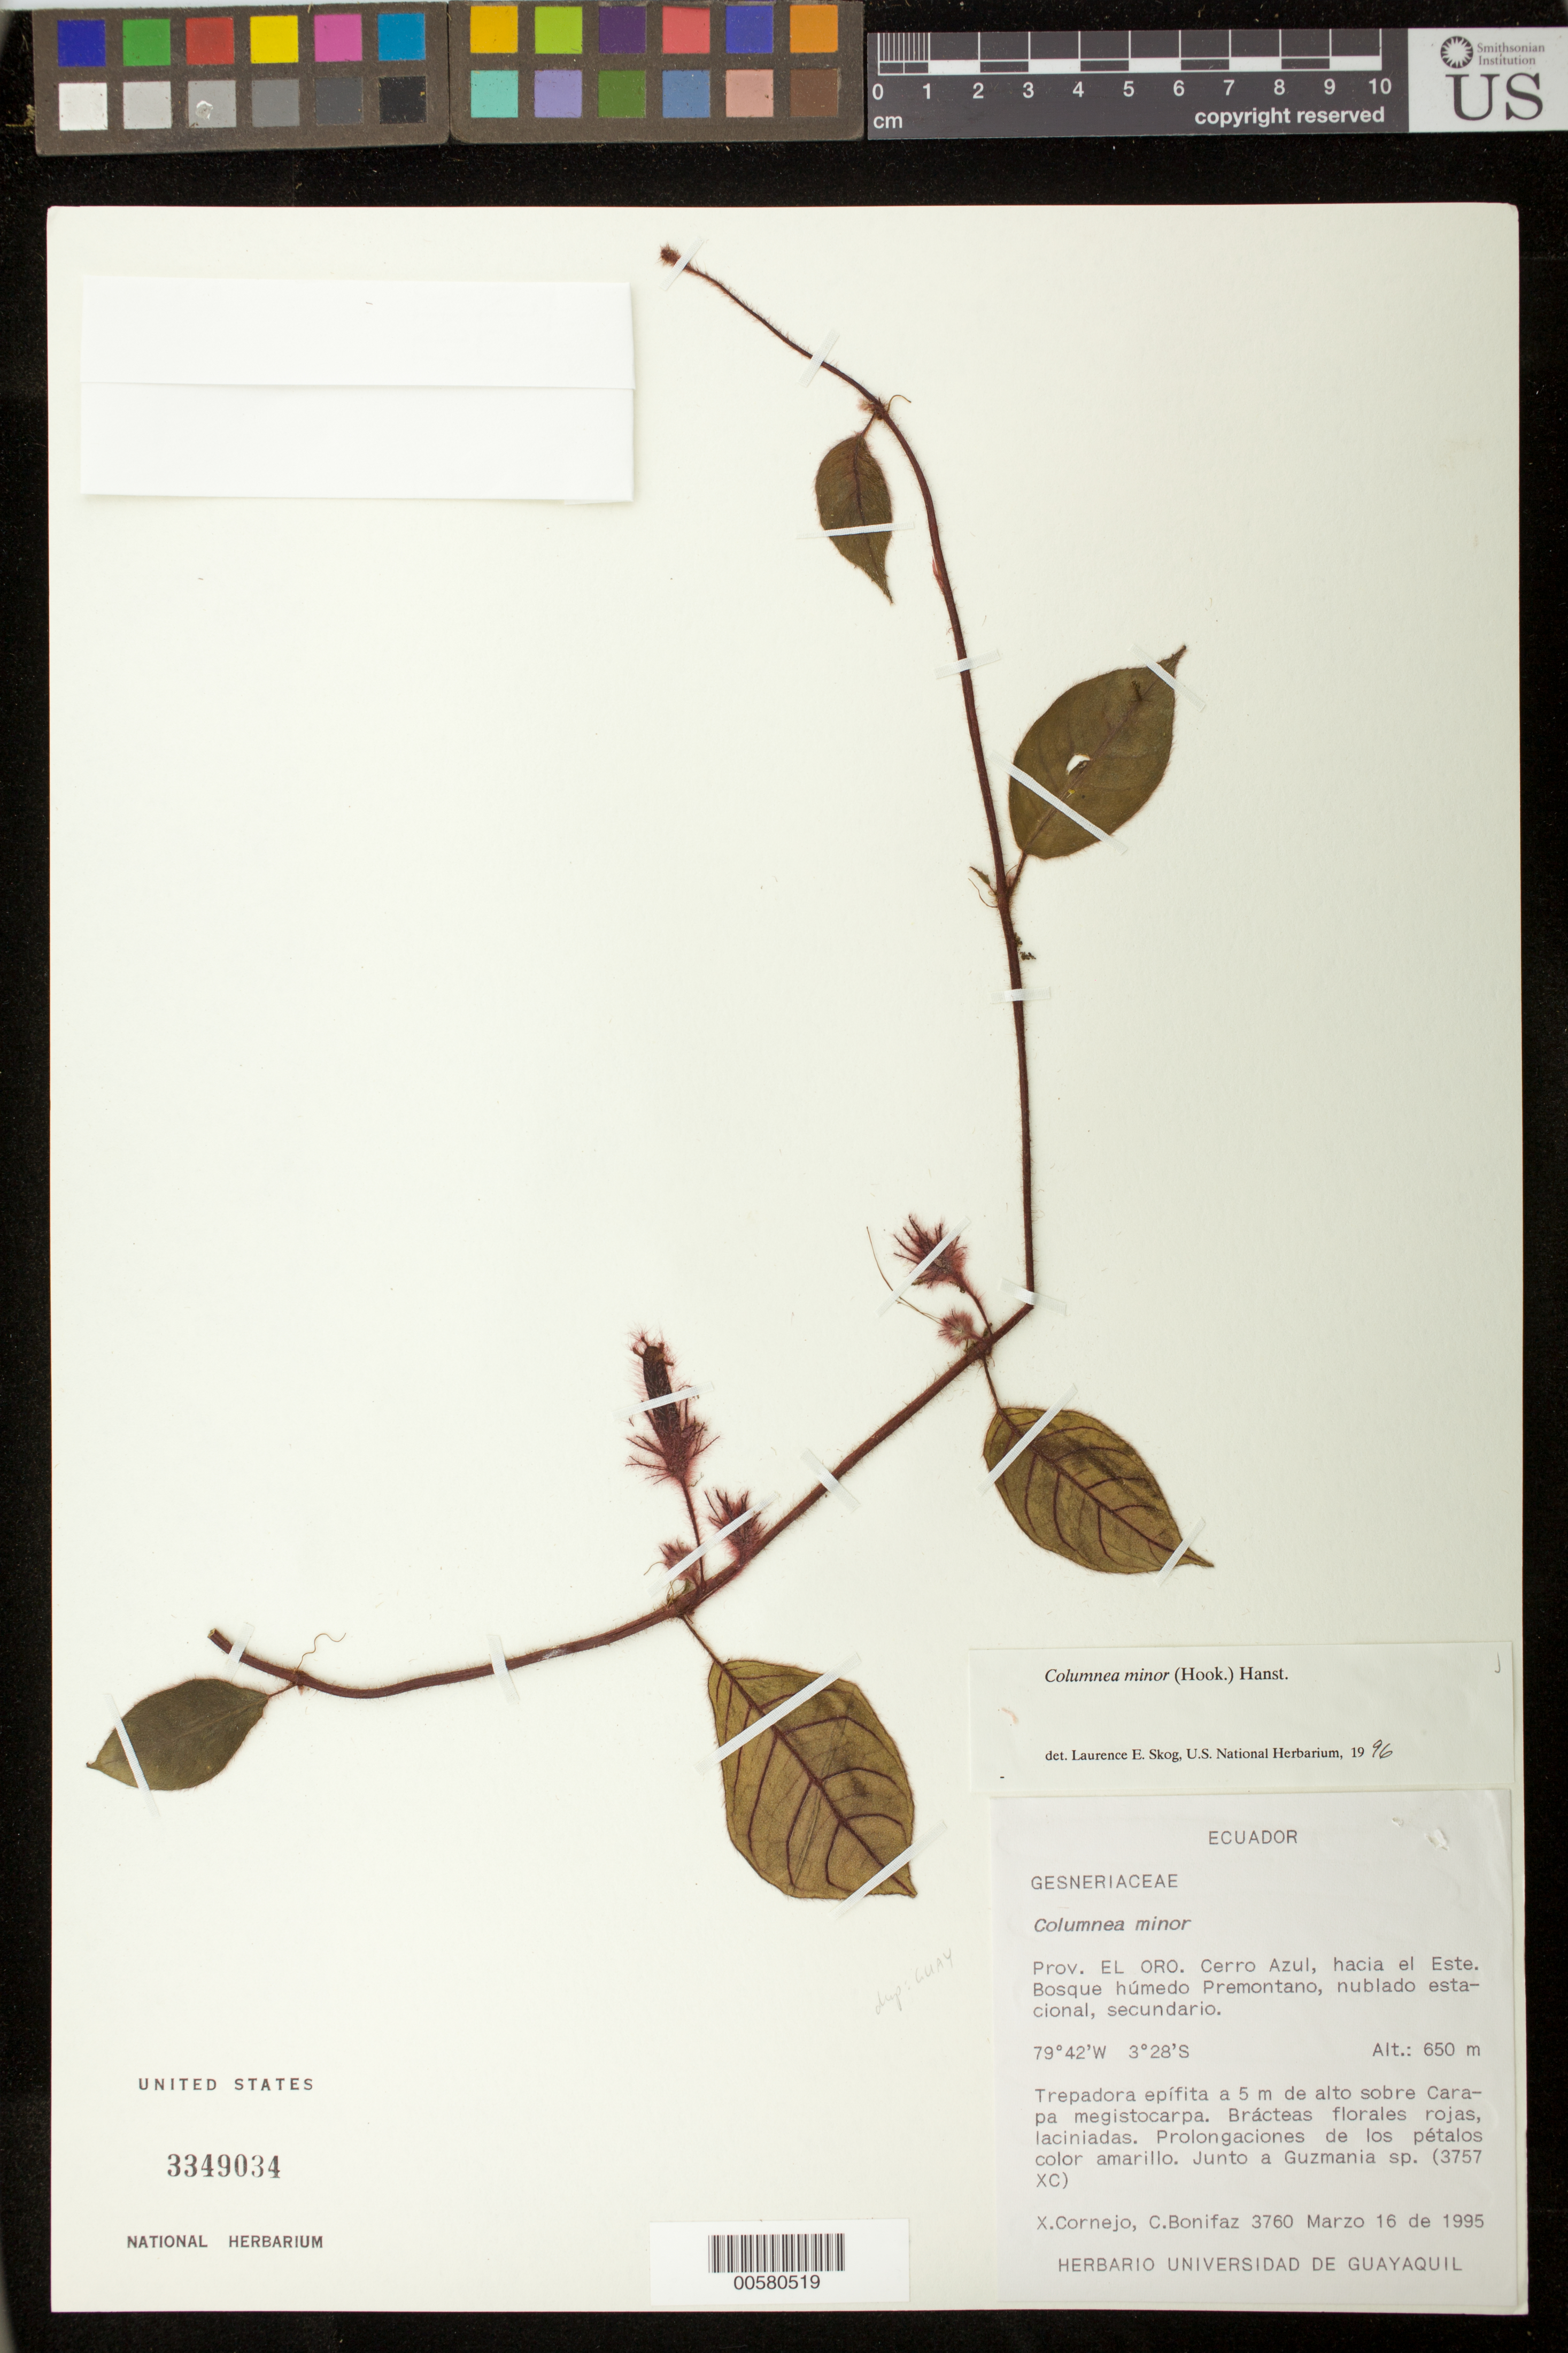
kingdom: Plantae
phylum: Tracheophyta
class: Magnoliopsida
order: Lamiales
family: Gesneriaceae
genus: Columnea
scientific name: Columnea minor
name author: (Hook.) Hanst.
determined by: Skog, Laurence E.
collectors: X. F. Cornejo & C. Bonifaz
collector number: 3760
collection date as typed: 16 Mar 1995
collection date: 1995-03-16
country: Ecuador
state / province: El Oro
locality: Cerro Azul, hacia el Este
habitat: Bosque húmedo premontano, nublado estacional, secundario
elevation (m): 650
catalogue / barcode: US 3349034